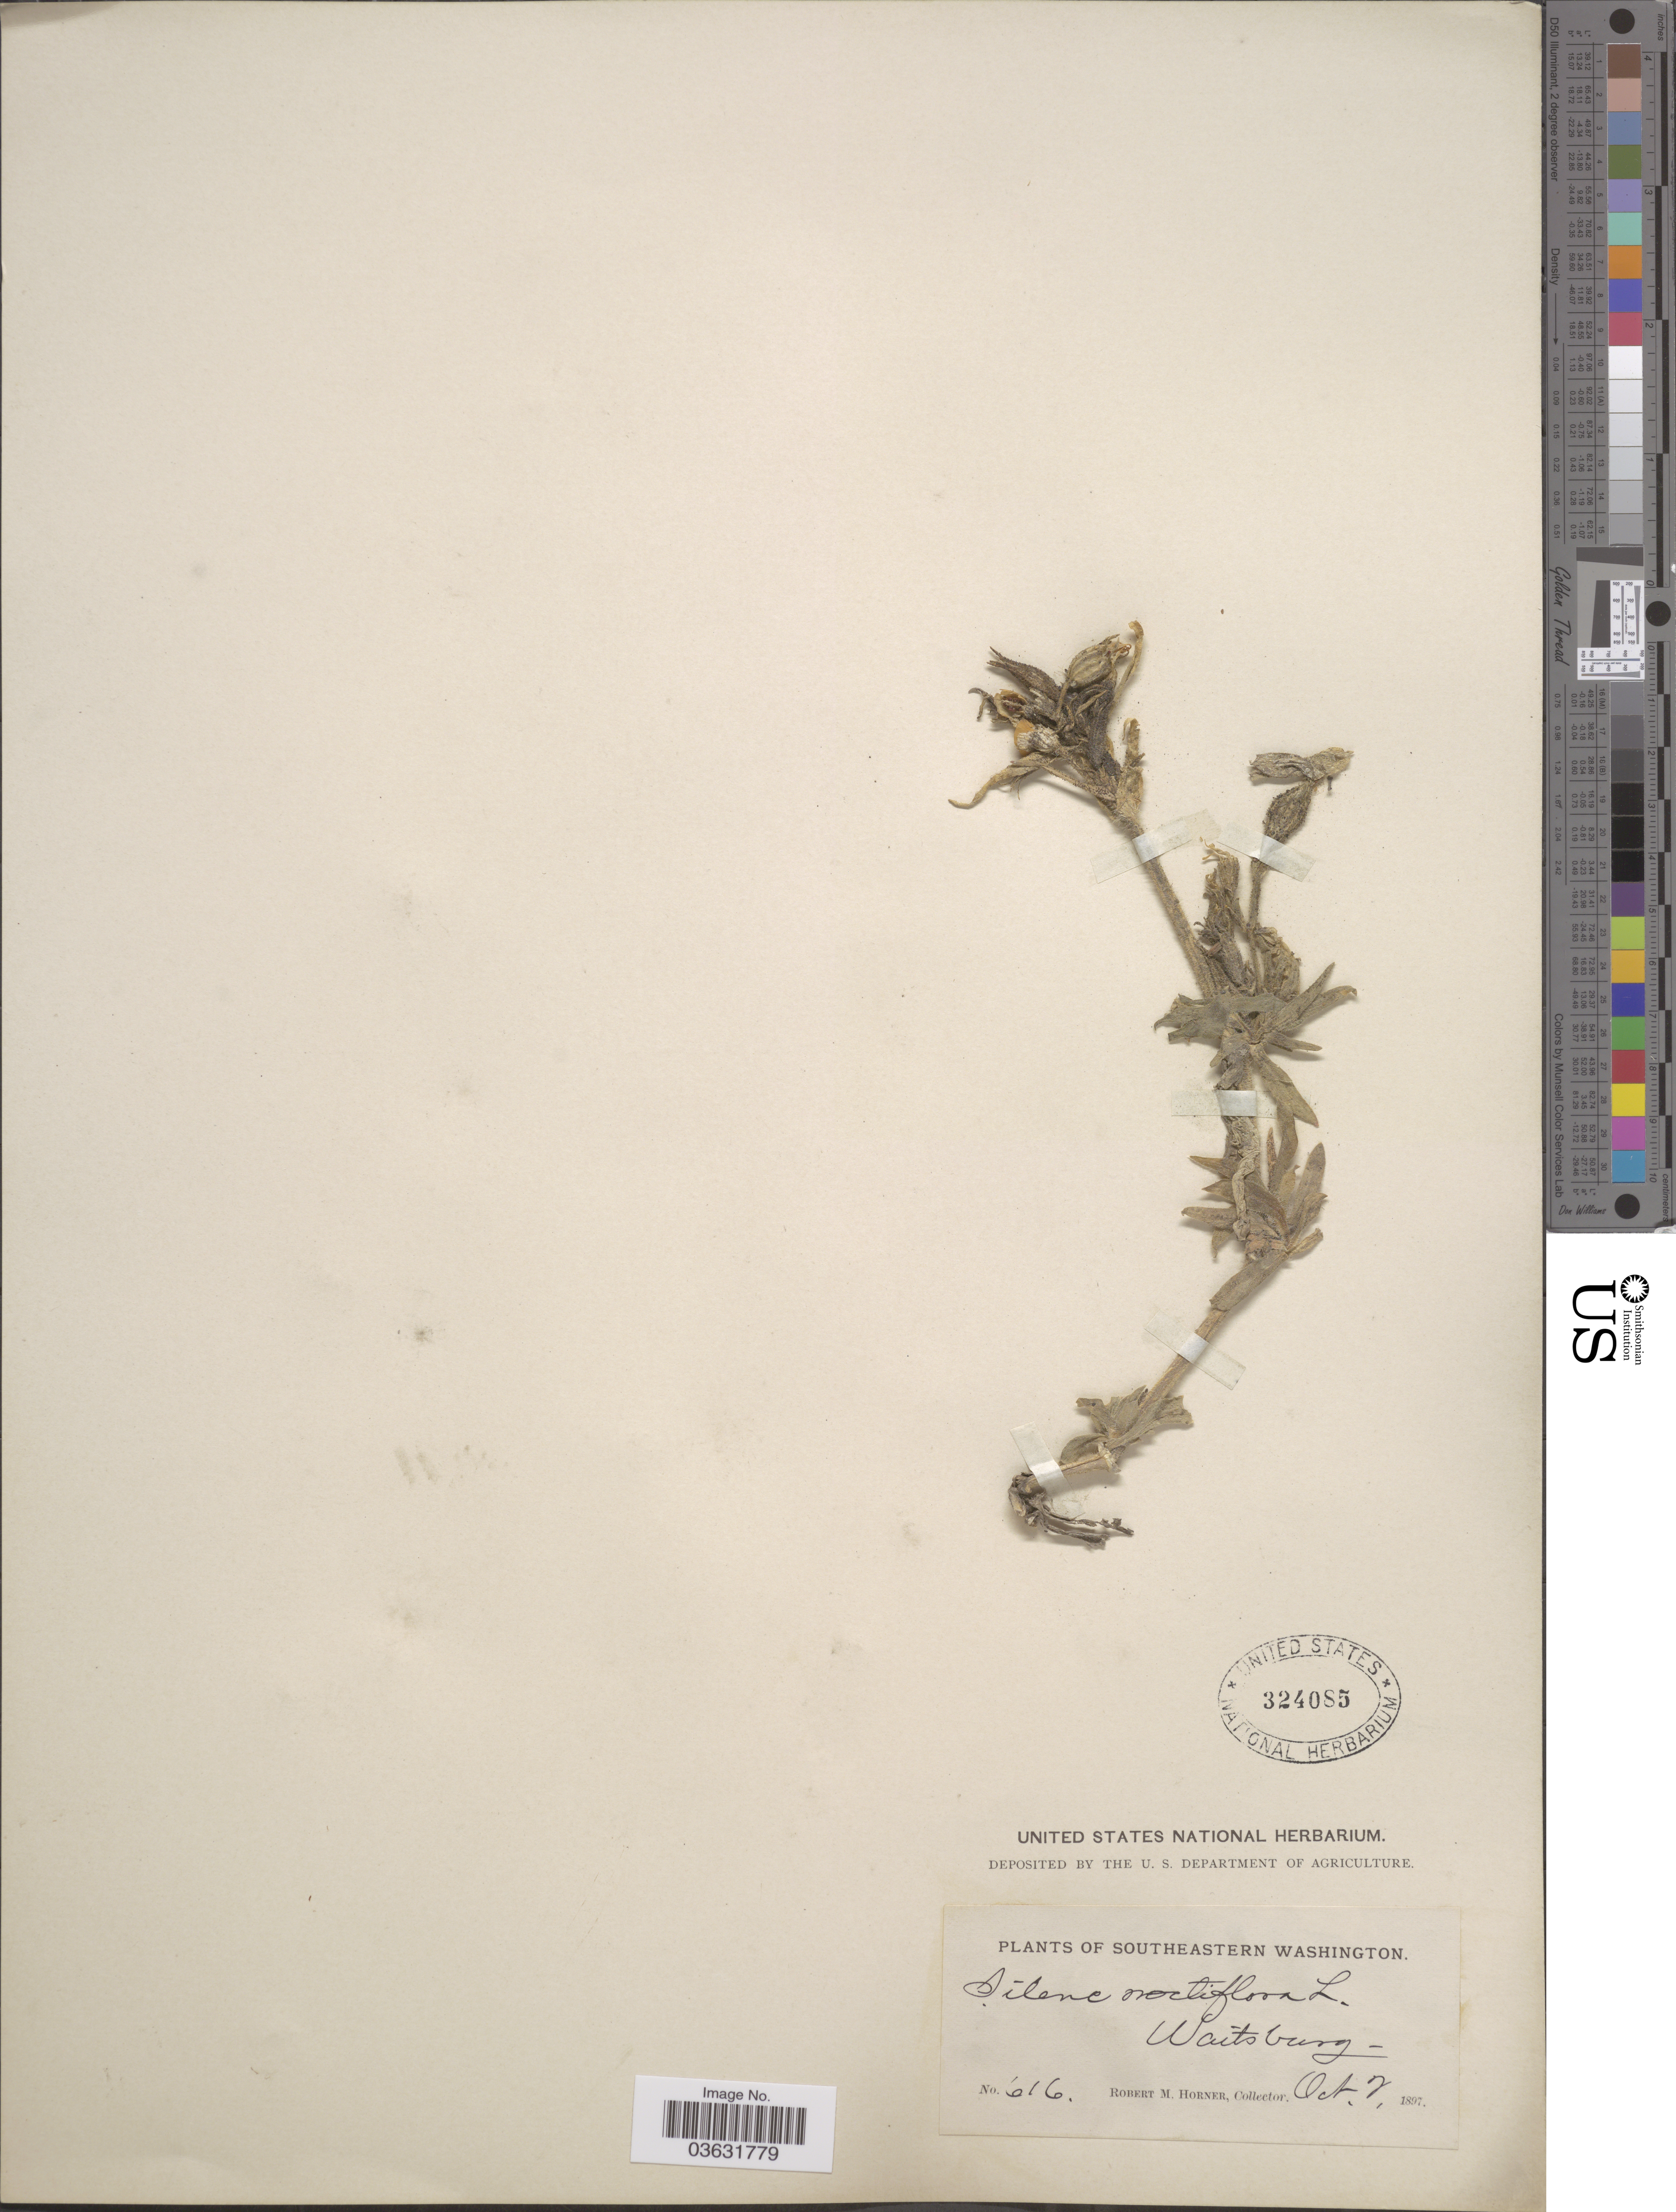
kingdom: Plantae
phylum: Tracheophyta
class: Magnoliopsida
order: Caryophyllales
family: Caryophyllaceae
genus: Silene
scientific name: Silene noctiflora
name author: L.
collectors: R. Horner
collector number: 616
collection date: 1897-10-02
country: United States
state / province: Washington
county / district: Walla Walla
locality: Southeastern Washington. Waitsburg.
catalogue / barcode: US 324085